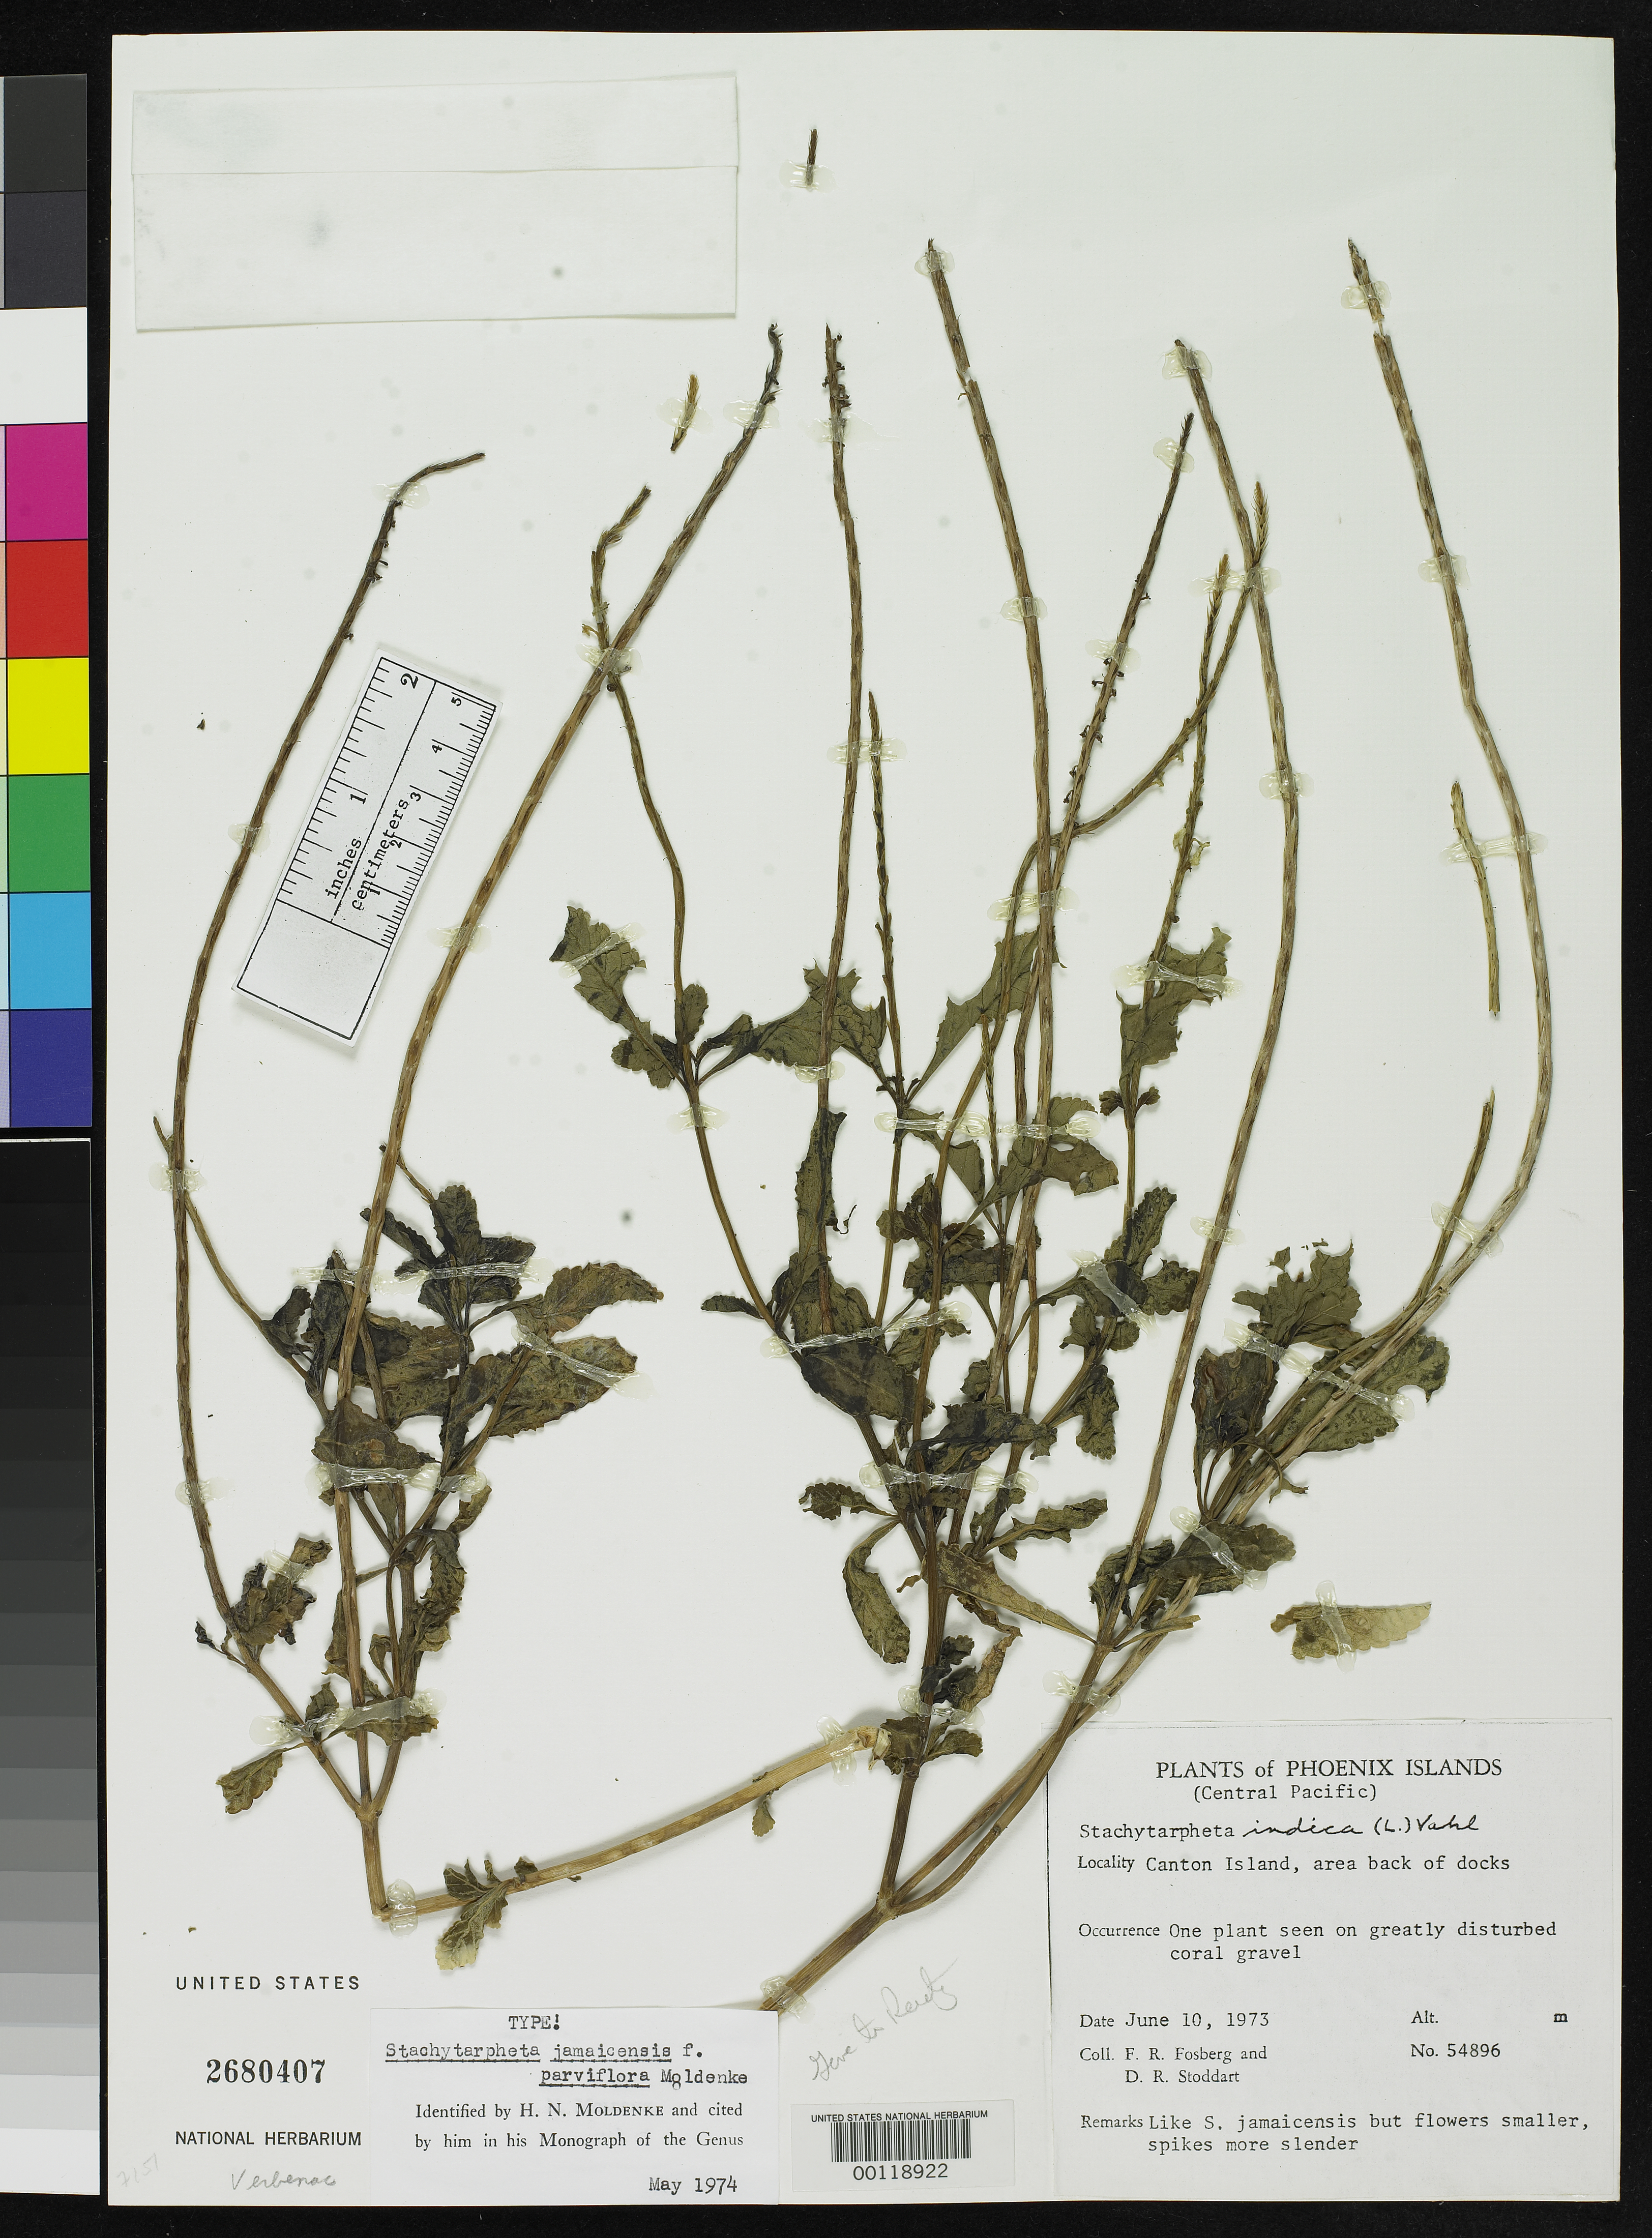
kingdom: Plantae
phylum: Tracheophyta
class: Magnoliopsida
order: Lamiales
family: Verbenaceae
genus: Stachytarpheta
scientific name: Stachytarpheta jamaicensis f. parviflora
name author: Moldenke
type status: Holotype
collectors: F. R. Fosberg & D. R. Stoddart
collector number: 54896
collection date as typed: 10 Jun 1973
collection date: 1973-06-10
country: Kiribati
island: Kanton [Canton] Atoll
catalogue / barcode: US 2680407